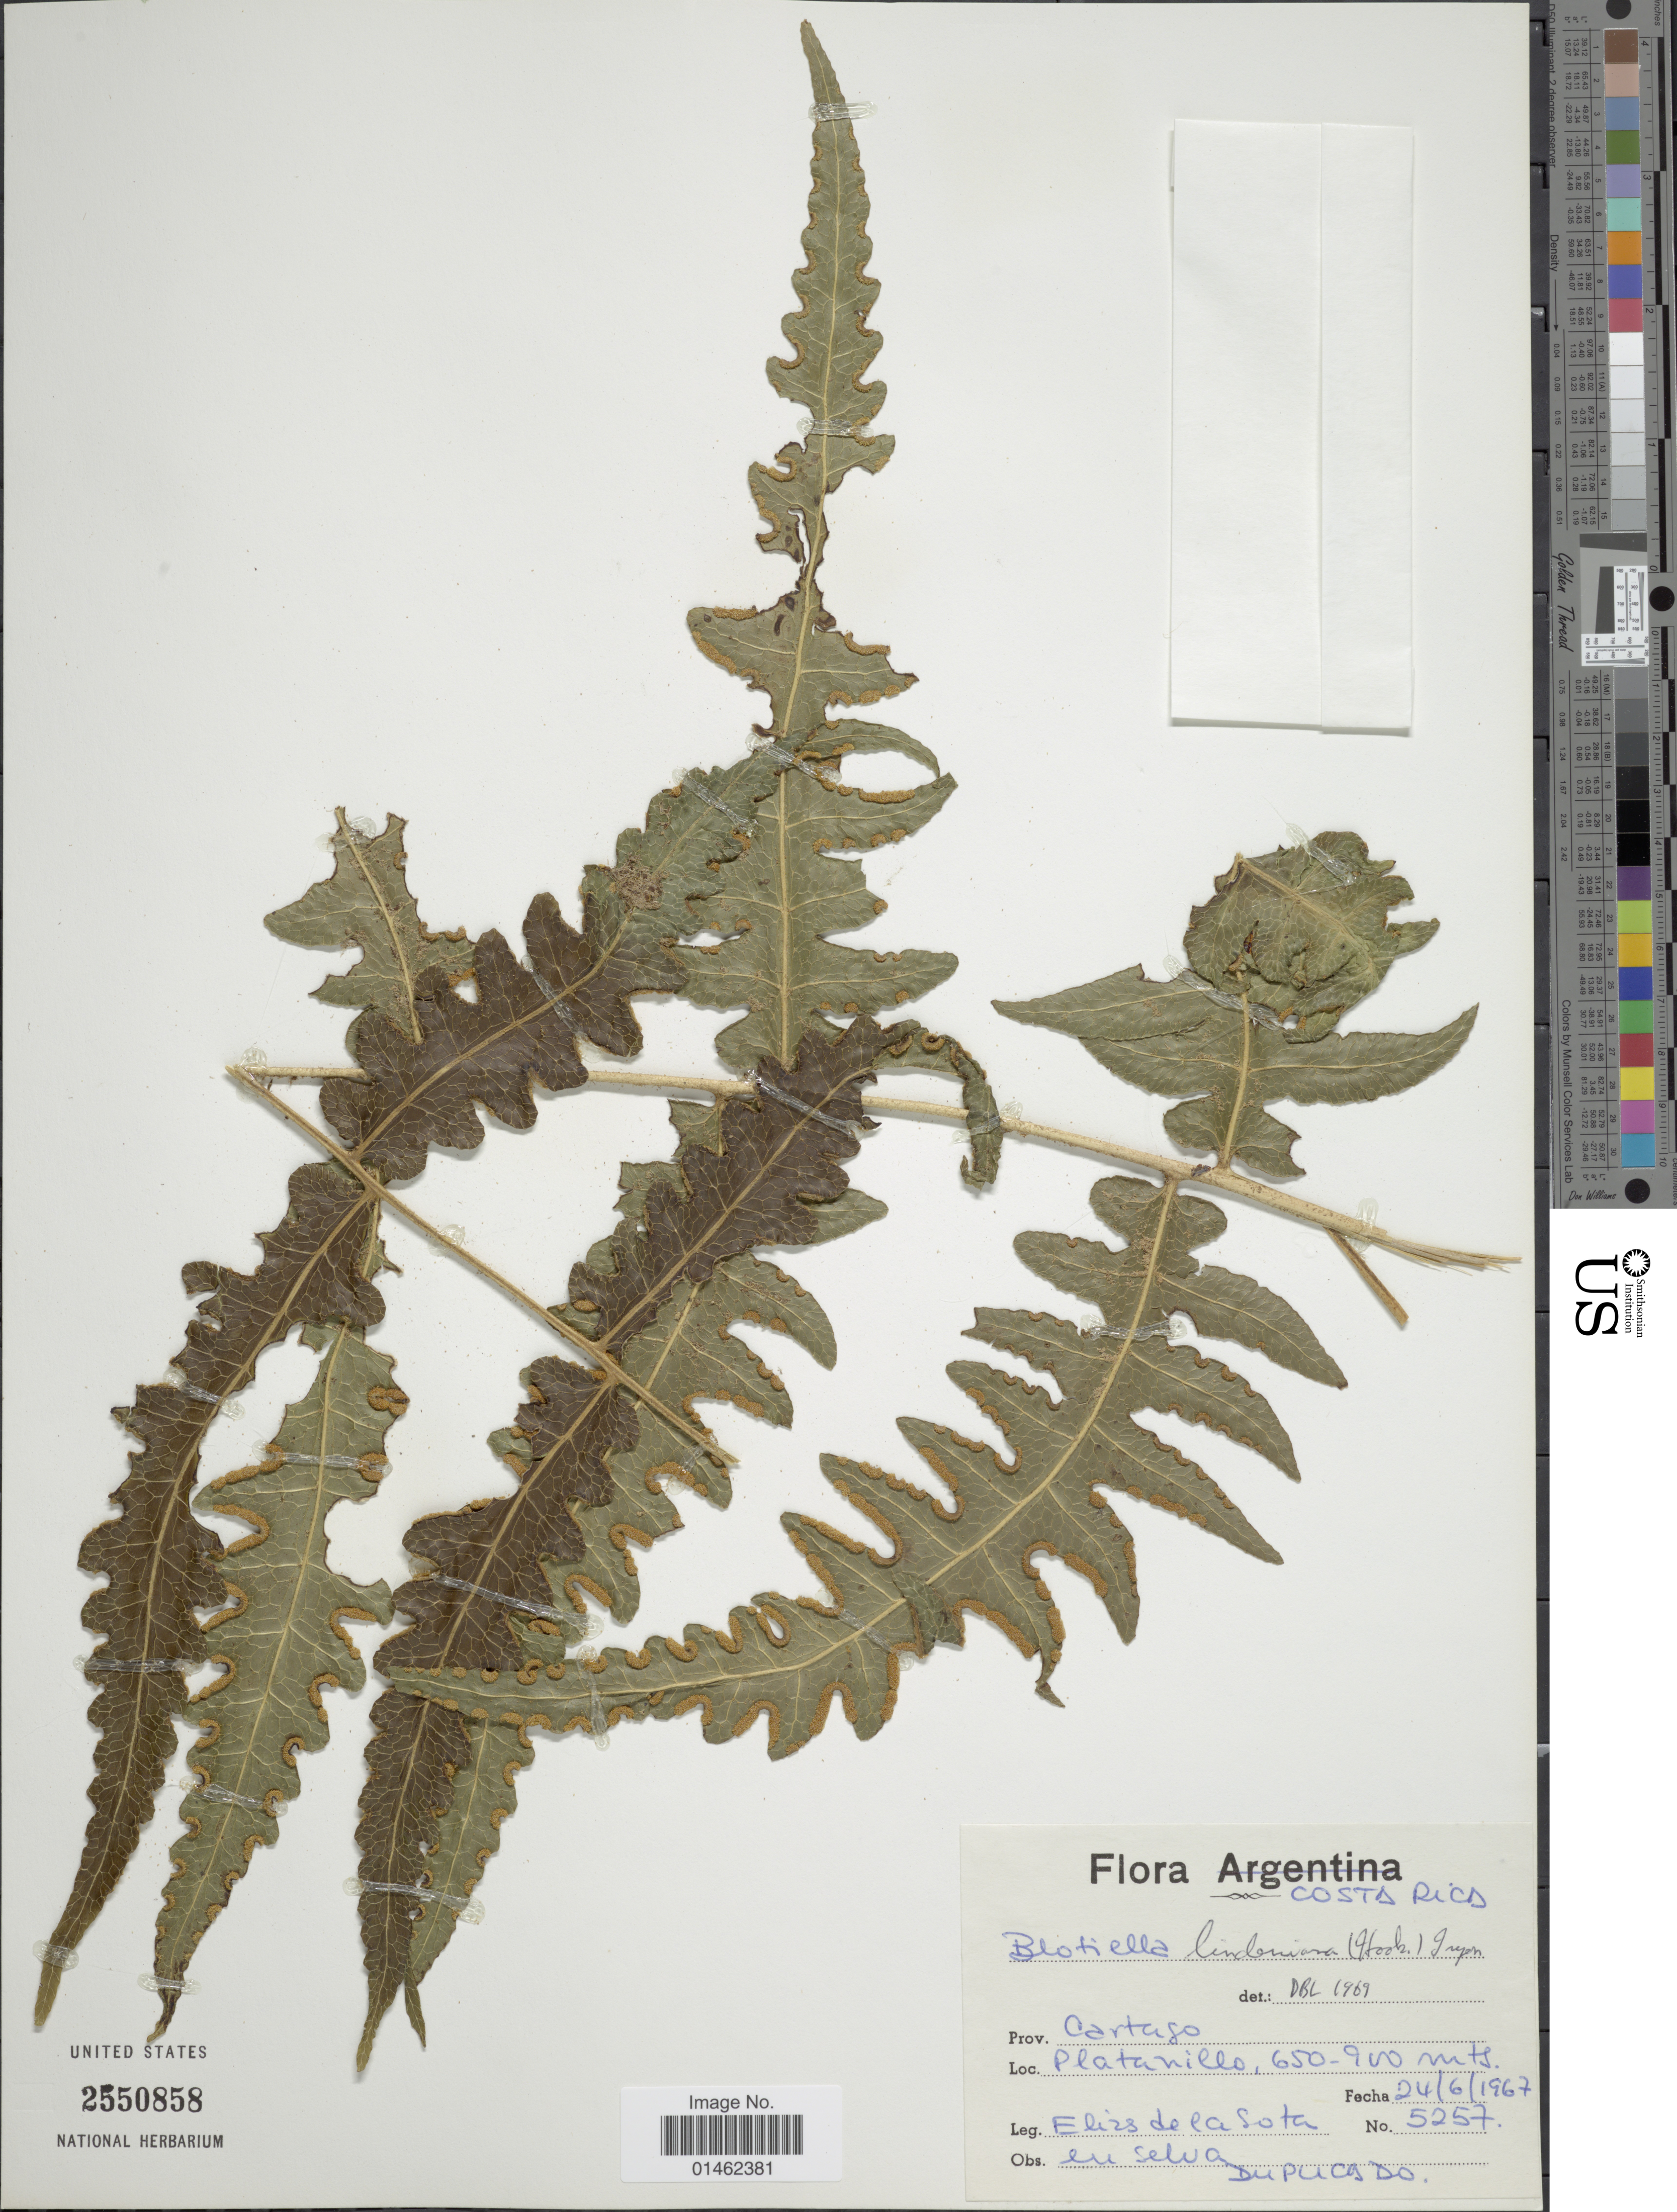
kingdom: Plantae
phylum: Tracheophyta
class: Polypodiopsida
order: Polypodiales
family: Dennstaedtiaceae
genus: Blotiella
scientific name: Blotiella lindeniana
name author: (Hook.) R.M. Tryon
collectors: E. R. de la Sota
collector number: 5257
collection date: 1967-06-24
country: Costa Rica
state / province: Cartago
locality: Platanillo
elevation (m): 650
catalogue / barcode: US 2550858